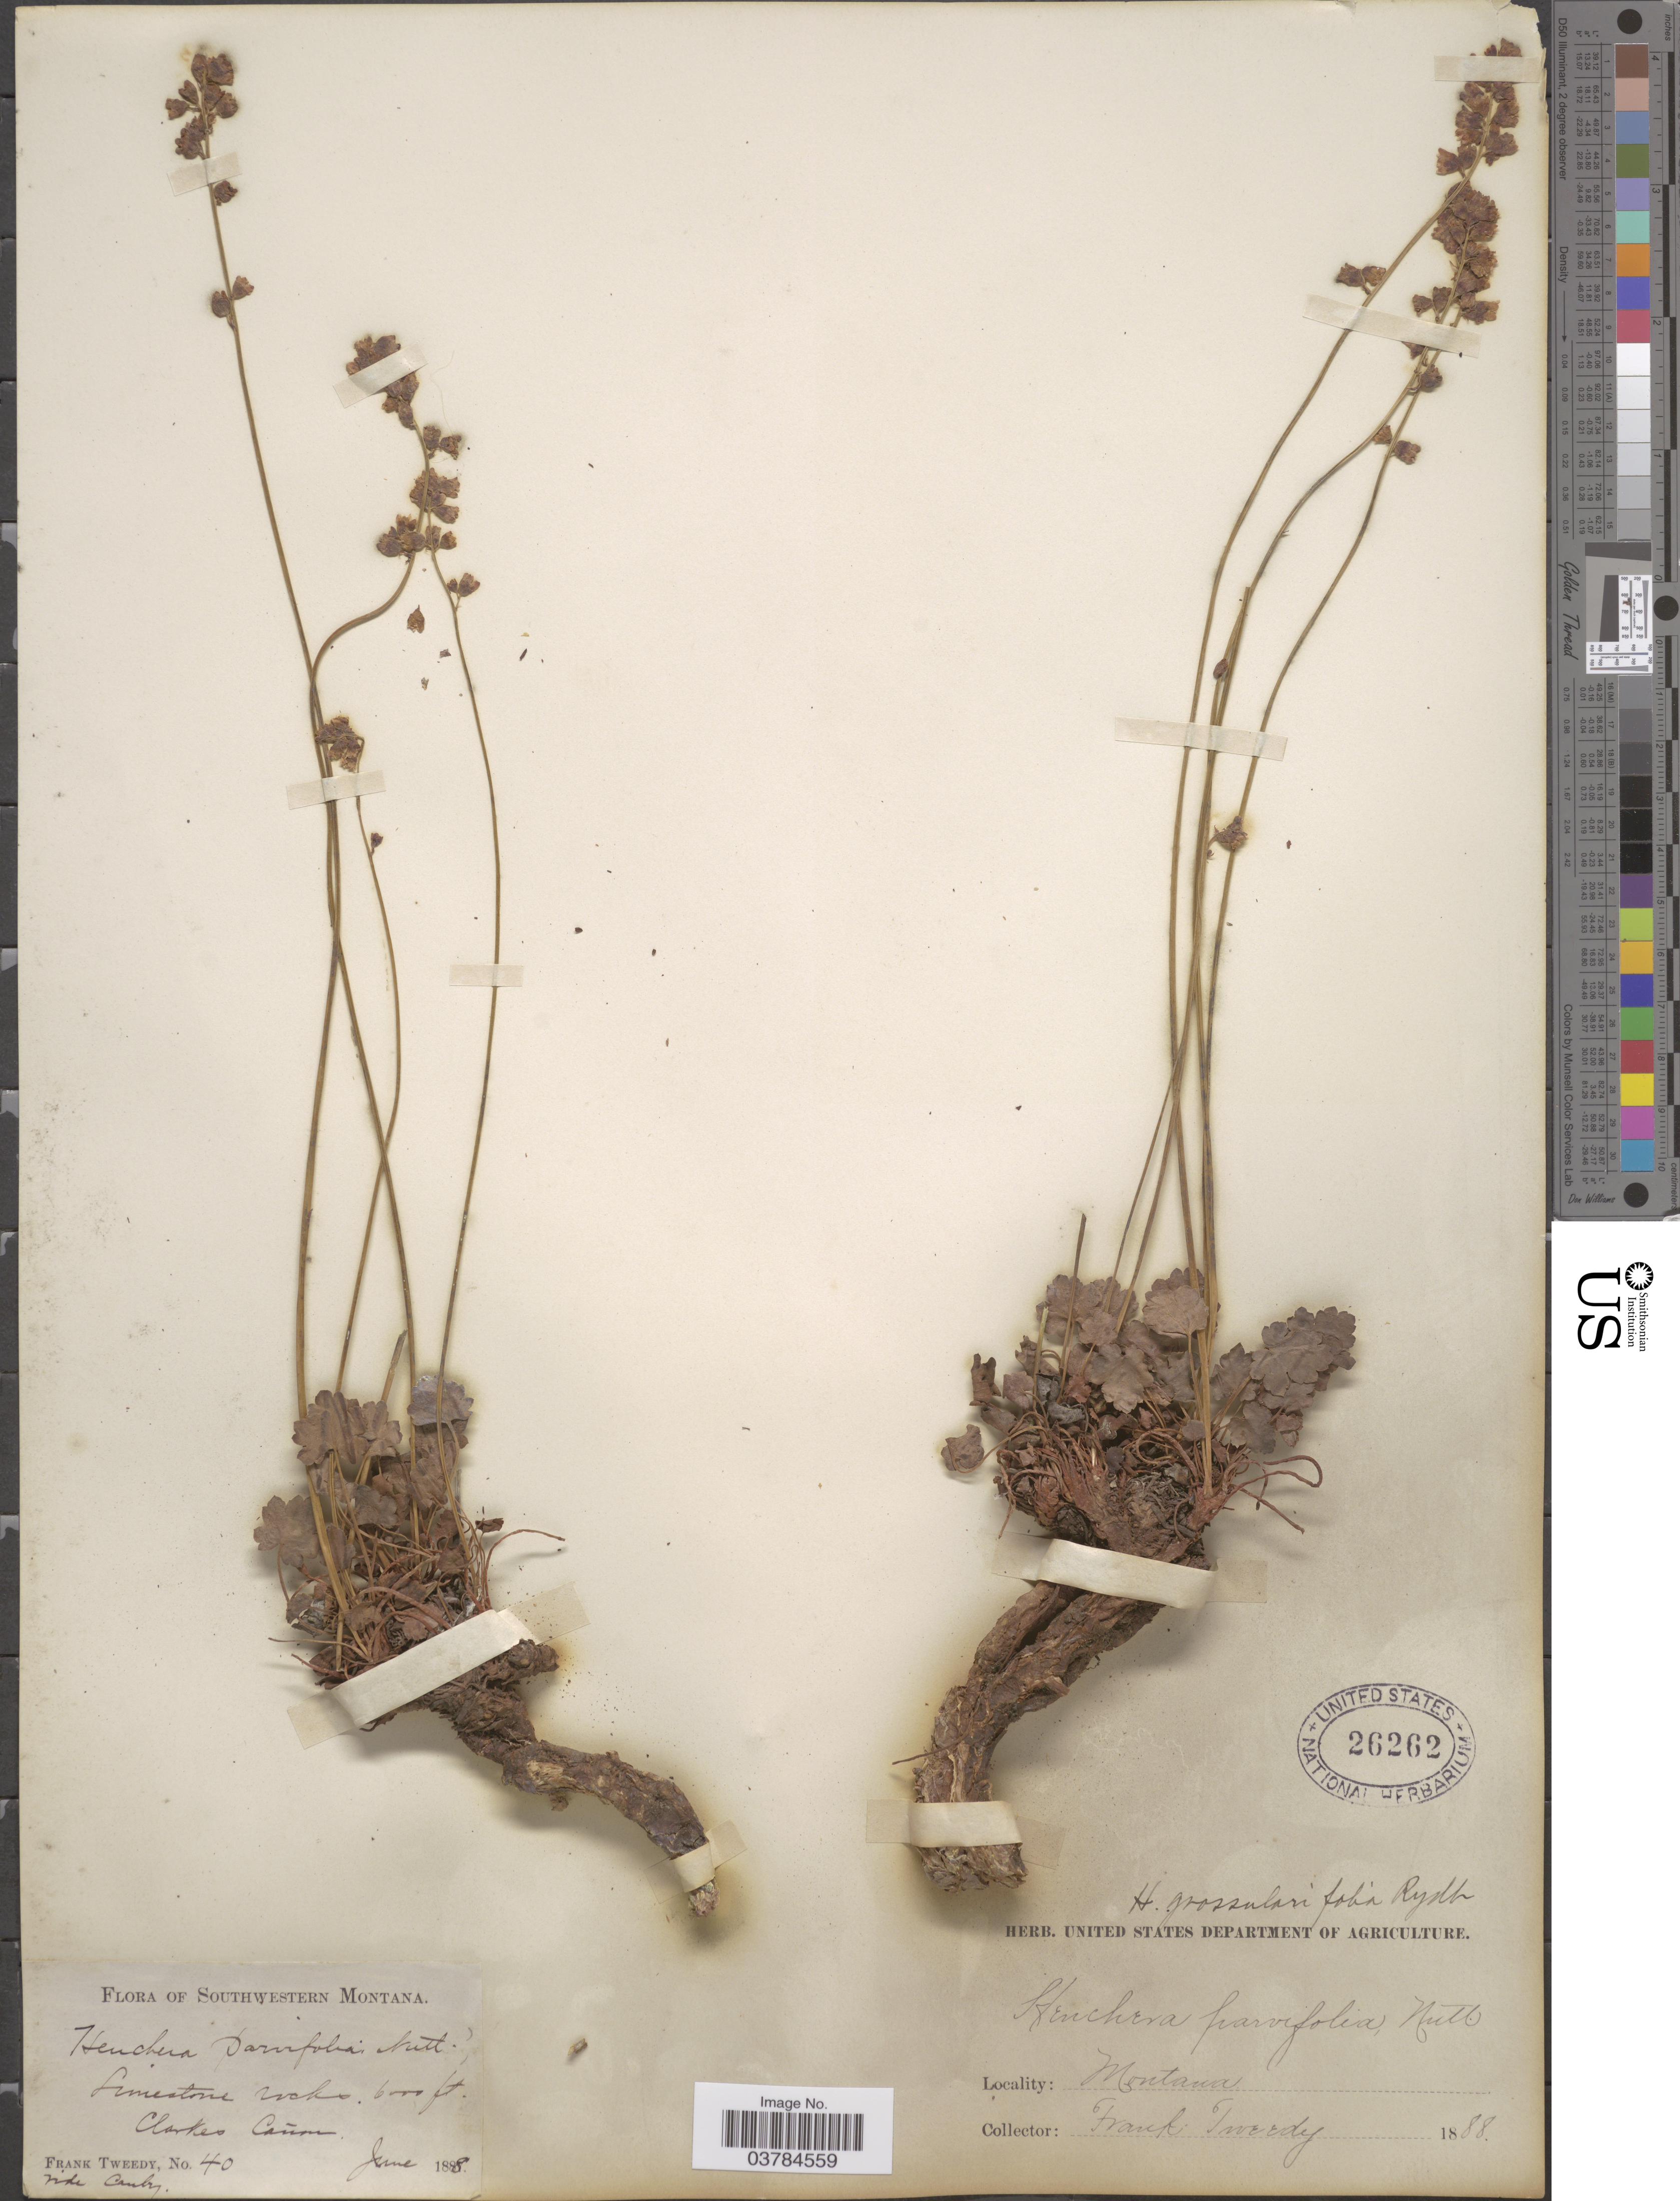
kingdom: Plantae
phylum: Tracheophyta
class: Magnoliopsida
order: Saxifragales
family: Saxifragaceae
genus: Heuchera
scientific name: Heuchera grossulariifolia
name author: Rydb.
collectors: F. Tweedy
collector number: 40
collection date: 1888-06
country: United States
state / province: Montana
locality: Southwestern Montana. Clarkes Cañon.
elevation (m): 1829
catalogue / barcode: US 26262